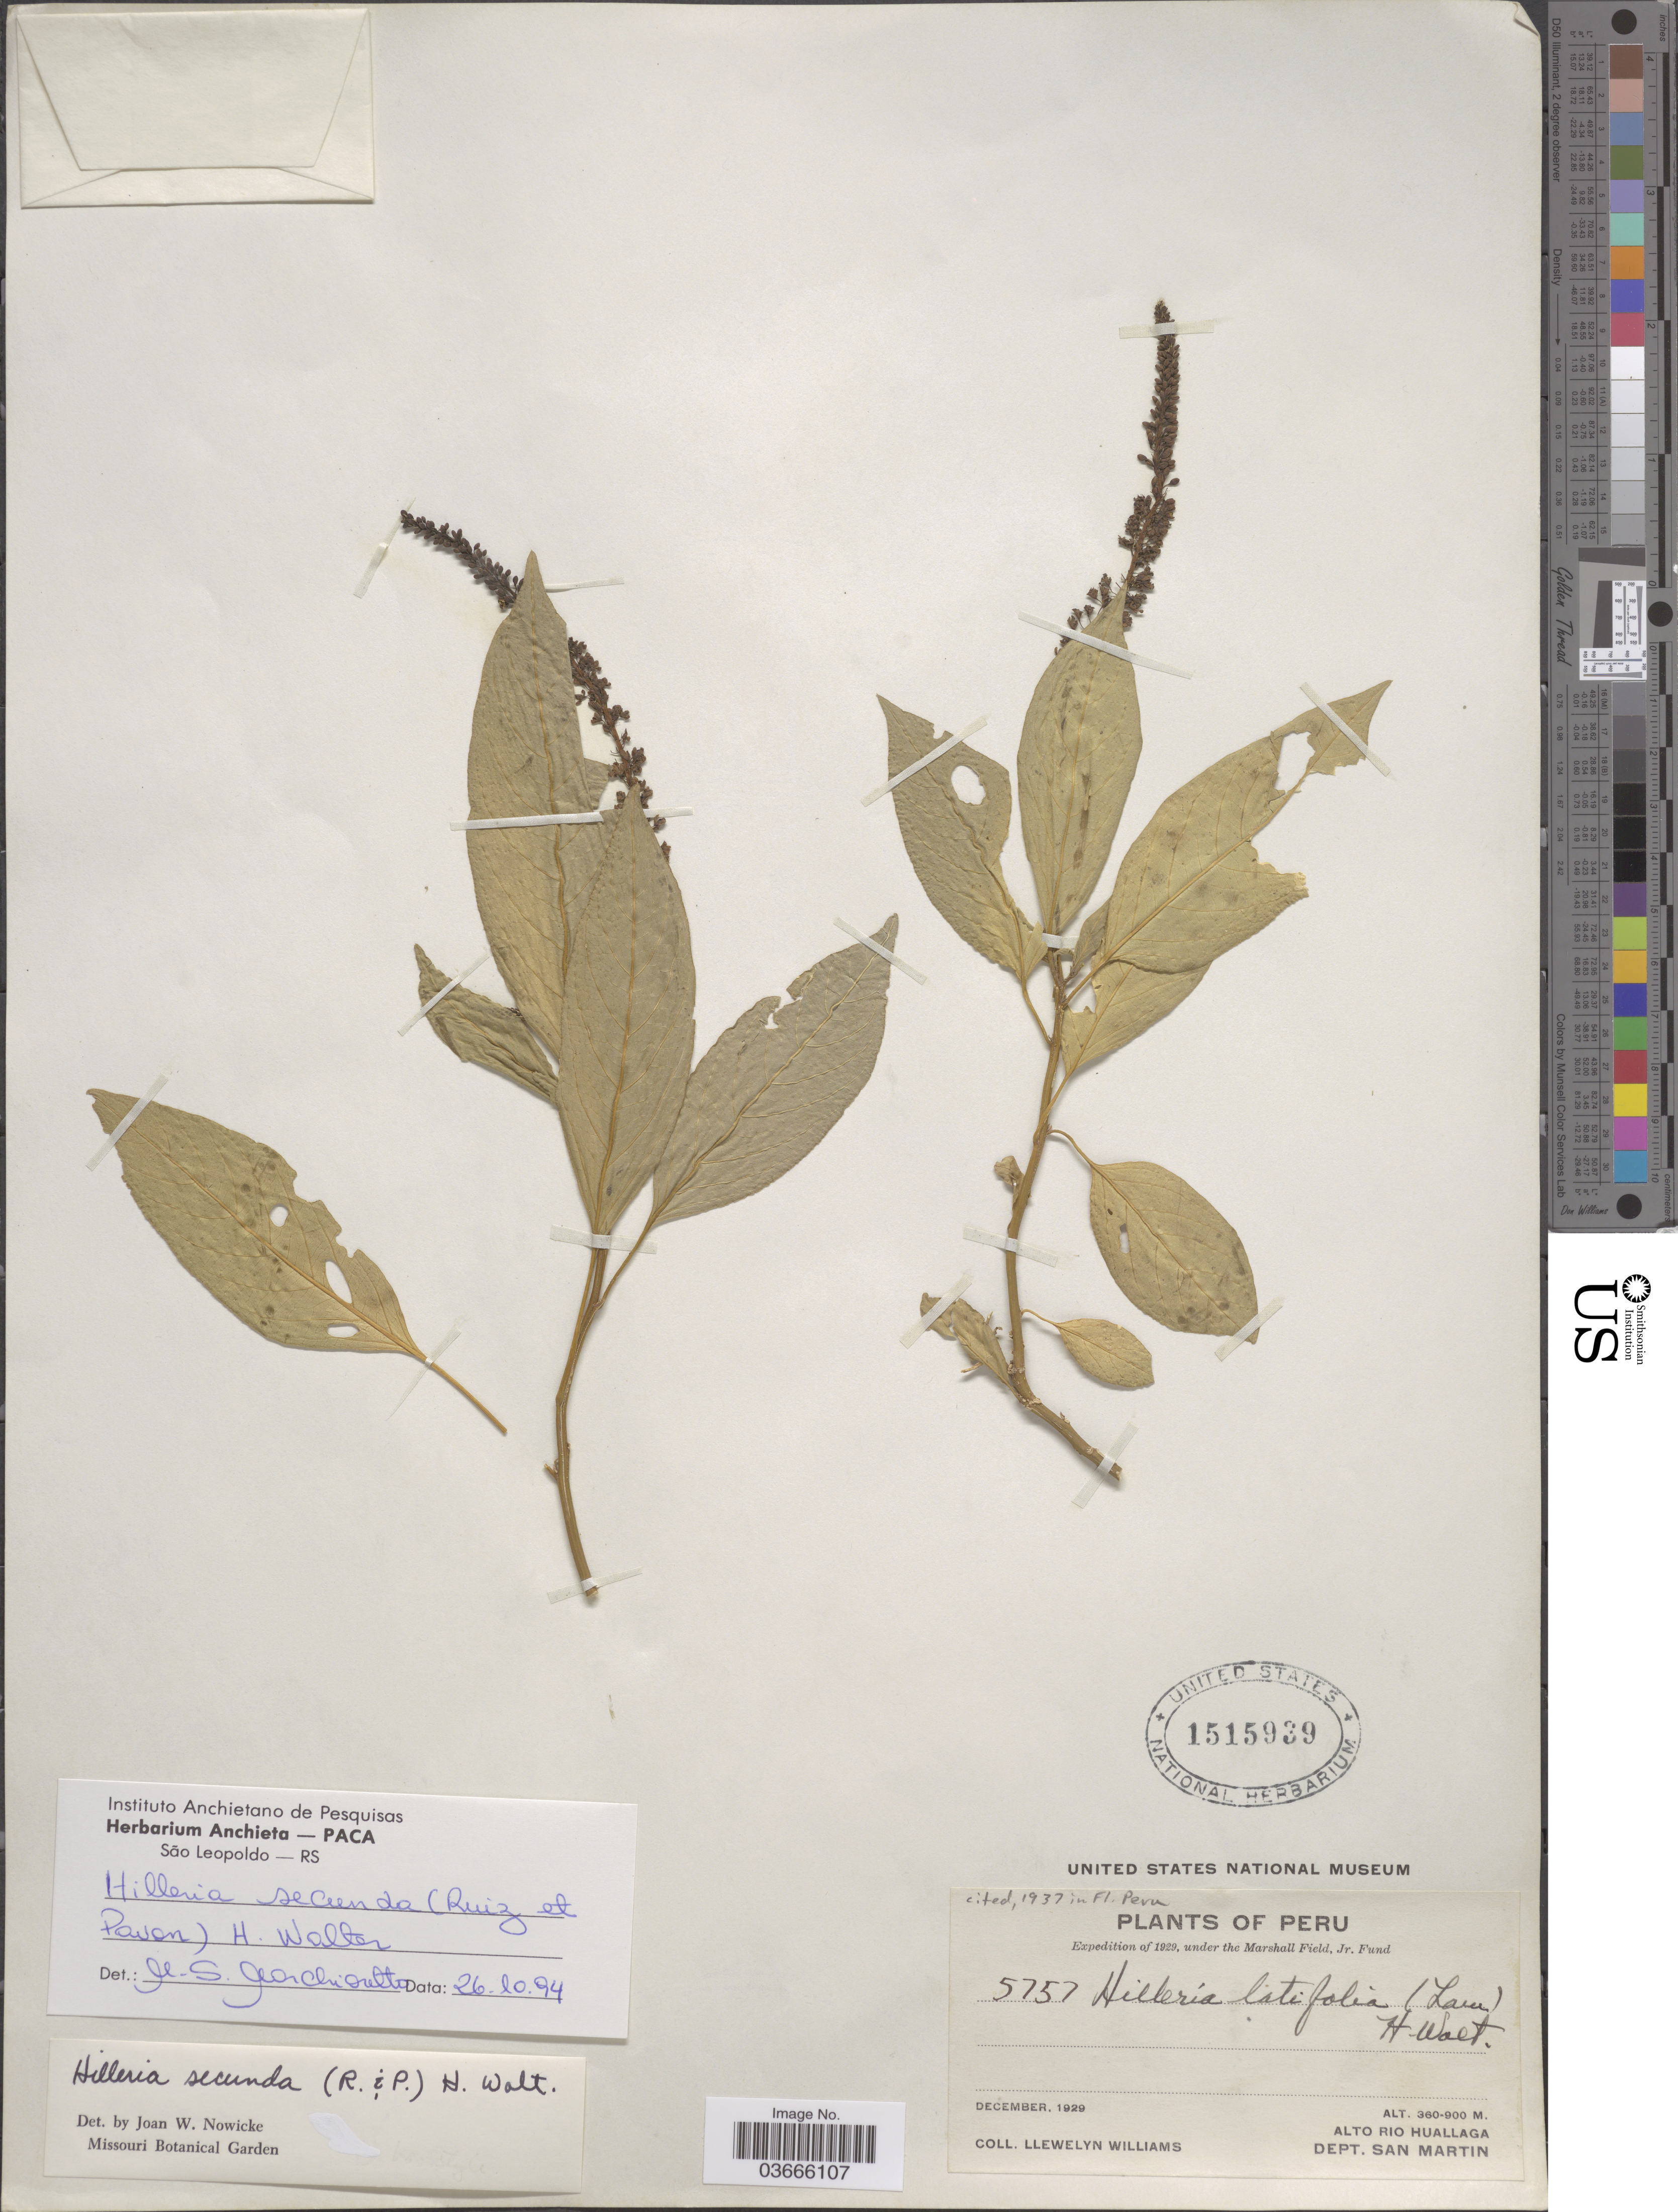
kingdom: Plantae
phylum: Tracheophyta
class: Magnoliopsida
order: Caryophyllales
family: Phytolaccaceae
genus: Hilleria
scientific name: Hilleria secunda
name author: (Ruiz & Pav.) H. Walter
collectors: Ll. Williams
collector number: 5757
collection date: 1929-12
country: Peru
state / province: San Martín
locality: Alto Rio Huallaga. Dept. San Martin.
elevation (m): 360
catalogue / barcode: US 1515939